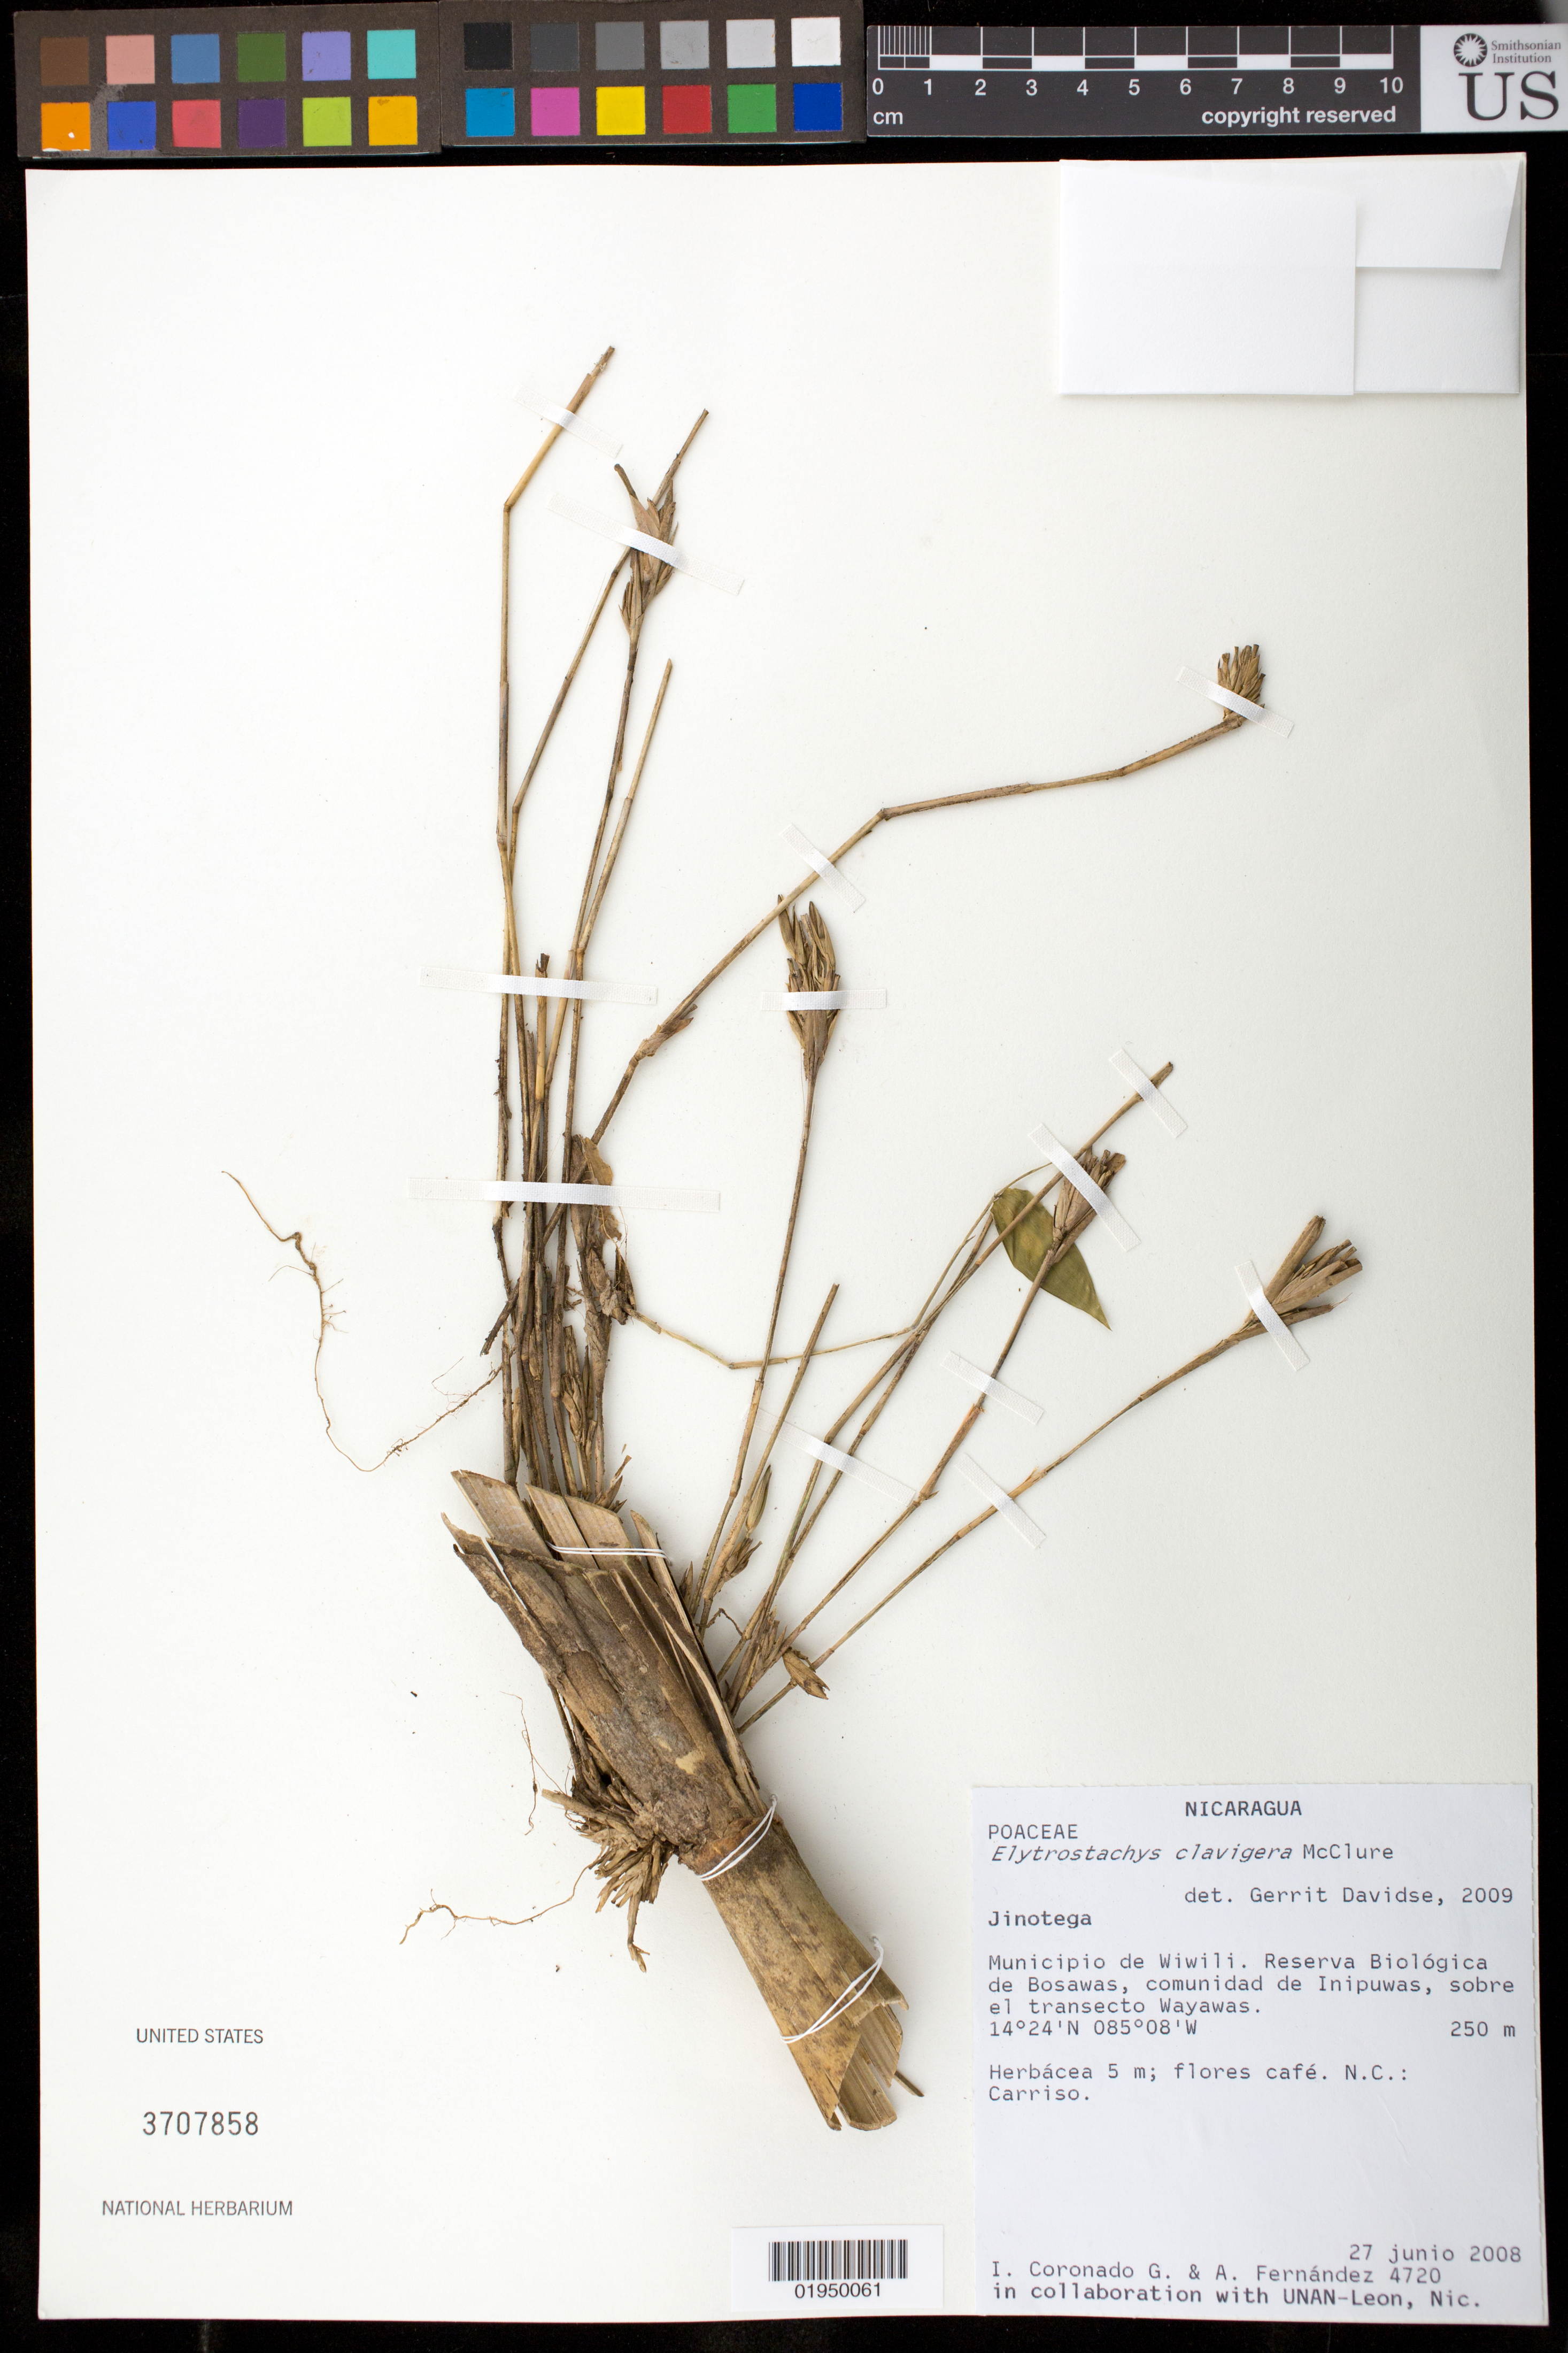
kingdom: Plantae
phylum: Tracheophyta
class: Liliopsida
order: Poales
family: Poaceae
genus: Elytrostachys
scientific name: Elytrostachys clavigera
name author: McClure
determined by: Davidse, Gerrit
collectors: I. Coronado & A. Fernández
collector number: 4720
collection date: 2008-06-27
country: Nicaragua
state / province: Jinotega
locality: Municipio de Wiwili. Reserva Biologica de Bosawas, comunidad de Inipuwas, sobre el transecto Wayawas.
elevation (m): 250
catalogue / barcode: US 3707858